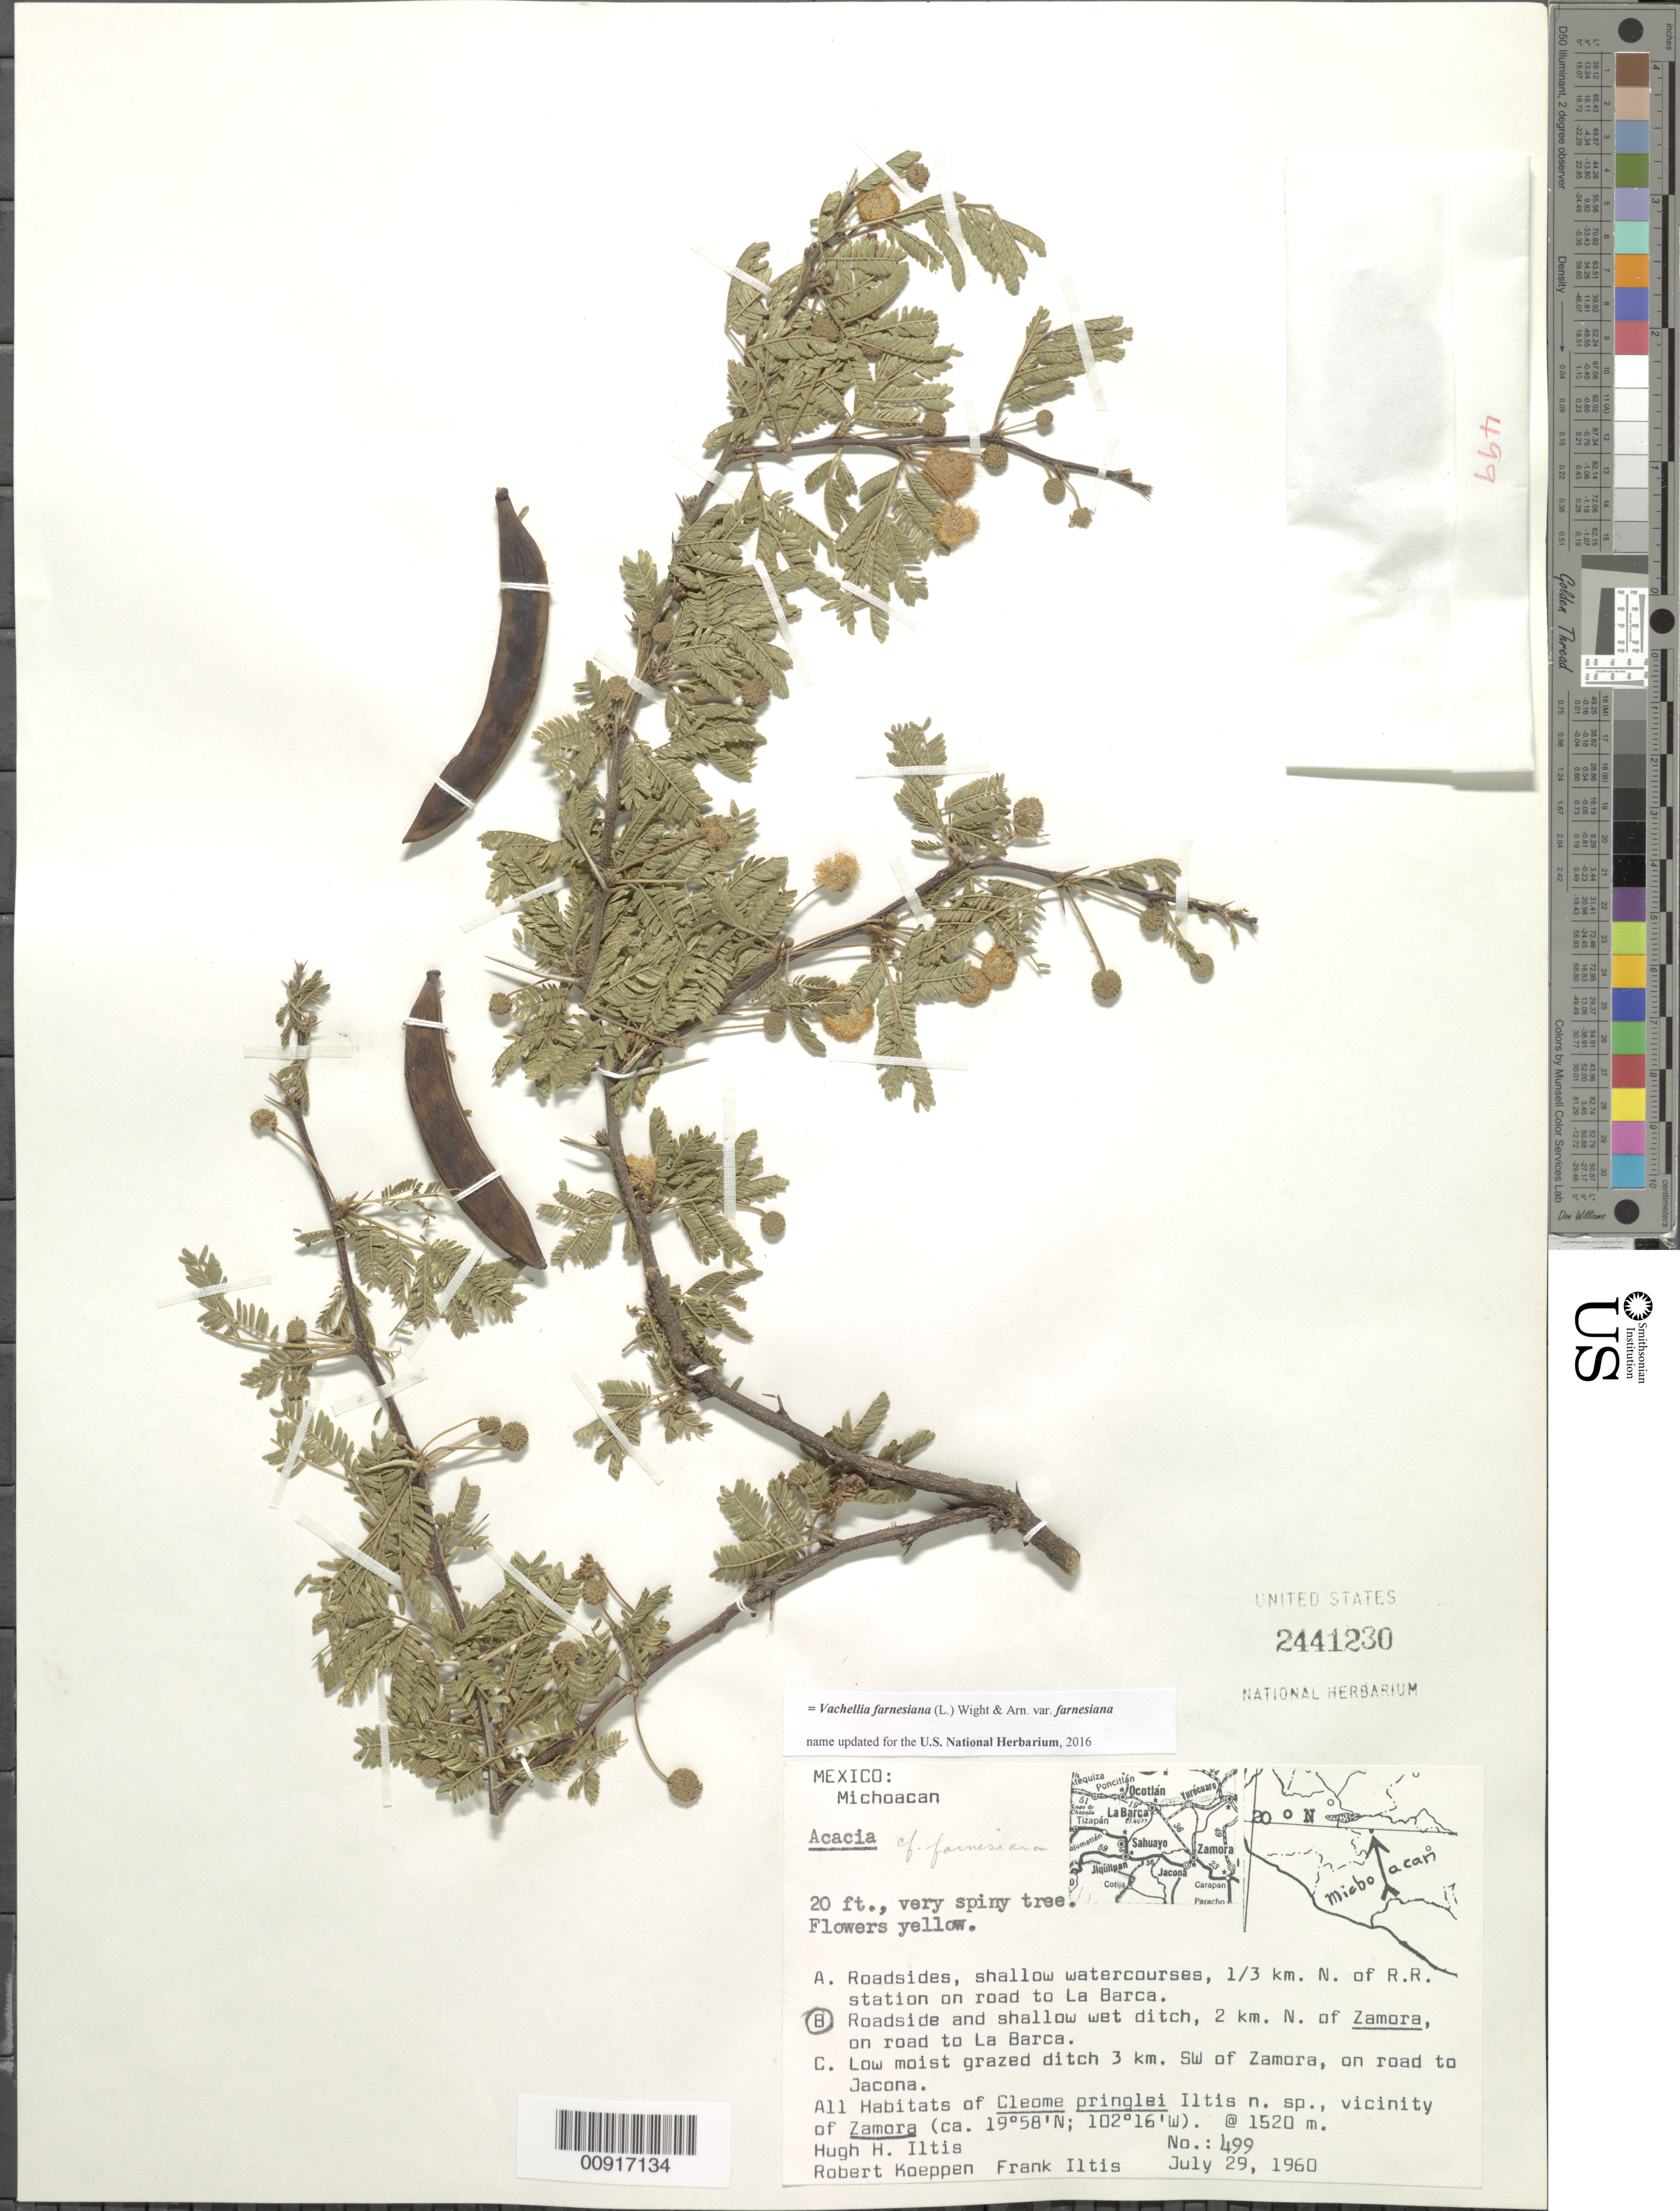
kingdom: Plantae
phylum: Tracheophyta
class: Magnoliopsida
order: Fabales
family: Fabaceae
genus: Vachellia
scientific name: Vachellia farnesiana var. farnesiana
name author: (L.) Wight & Arn.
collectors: H. H. Iltis, R. C. Koeppen & F. Iltis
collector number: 499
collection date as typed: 29 Jul 1960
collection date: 1960-07-29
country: Mexico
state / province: Michoacán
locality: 2 km. N of Zamora, on road to La Barca.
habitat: Roadside and shallow wet ditch. All Habitats of Cleome pringlei Iltis n. sp.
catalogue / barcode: US 2441230